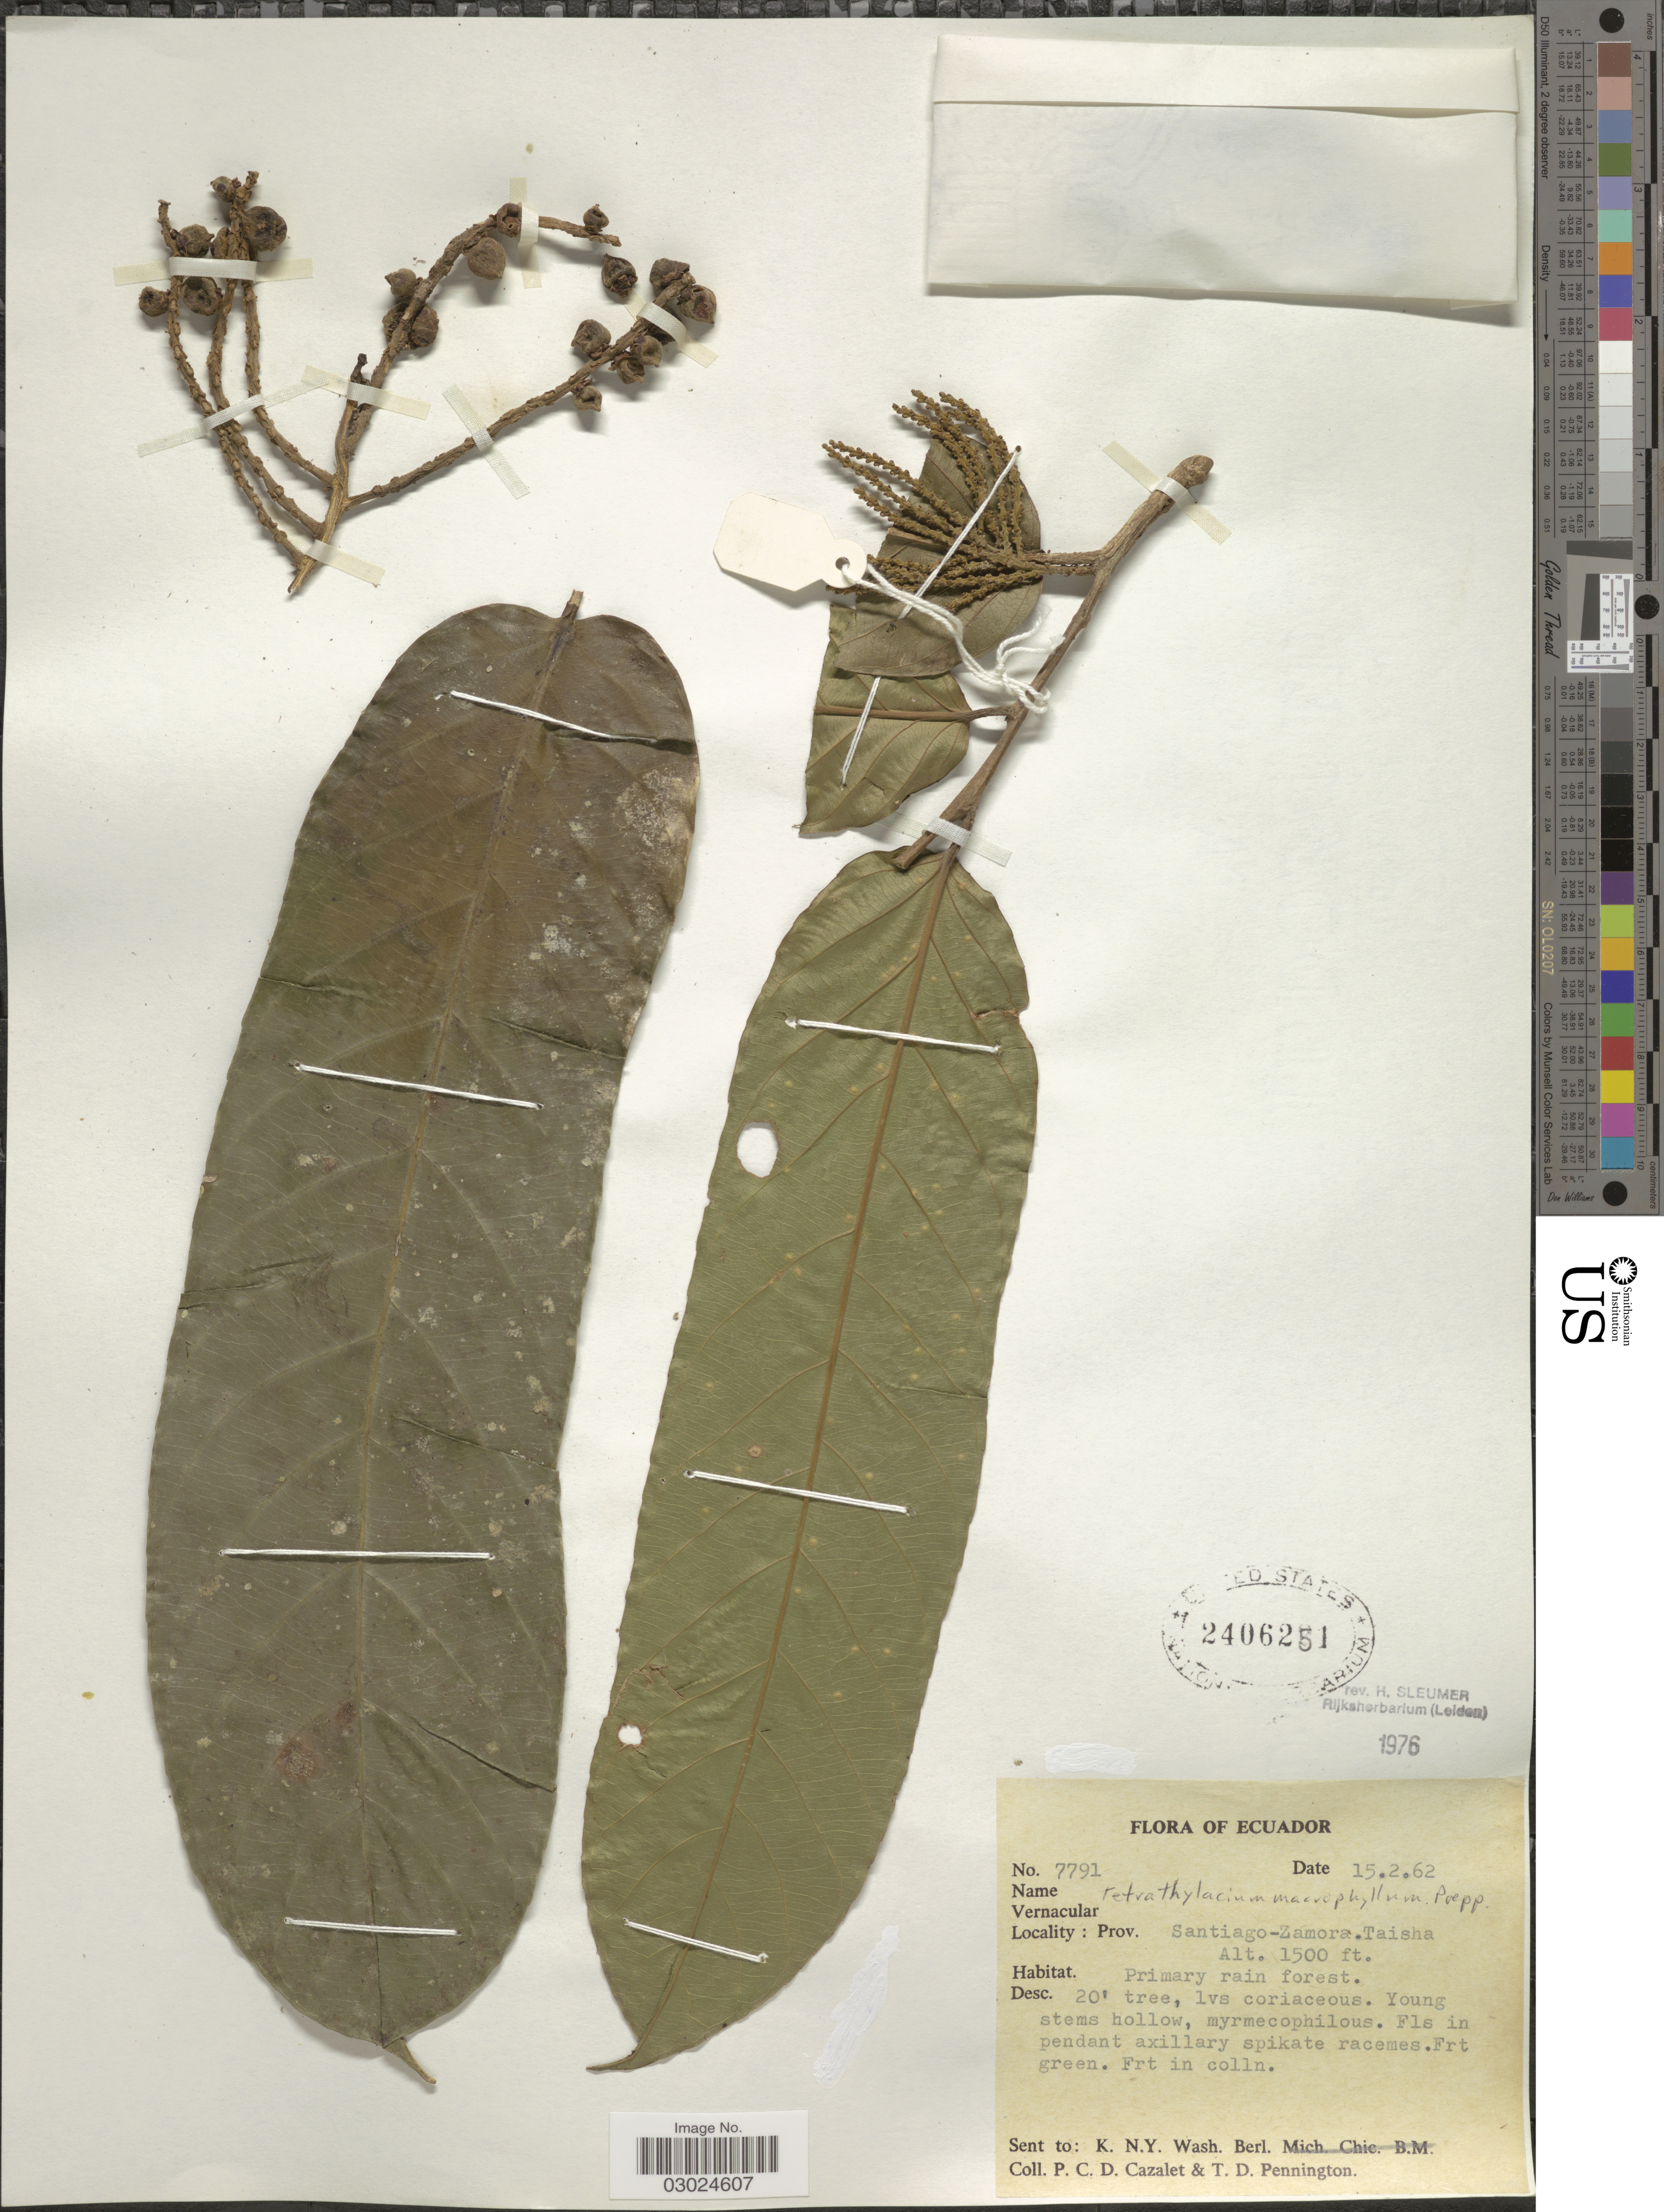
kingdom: Plantae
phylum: Tracheophyta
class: Magnoliopsida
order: Malpighiales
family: Salicaceae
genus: Tetrathylacium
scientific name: Tetrathylacium macrophyllum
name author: Poepp.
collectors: P. C. D. Cazalet & T. D. Pennington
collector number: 7791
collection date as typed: Transcribed d/m/y: 15/2/62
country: Ecuador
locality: Prov. Santiago-Zamora. Taisha.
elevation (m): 457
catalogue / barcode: US 2406251